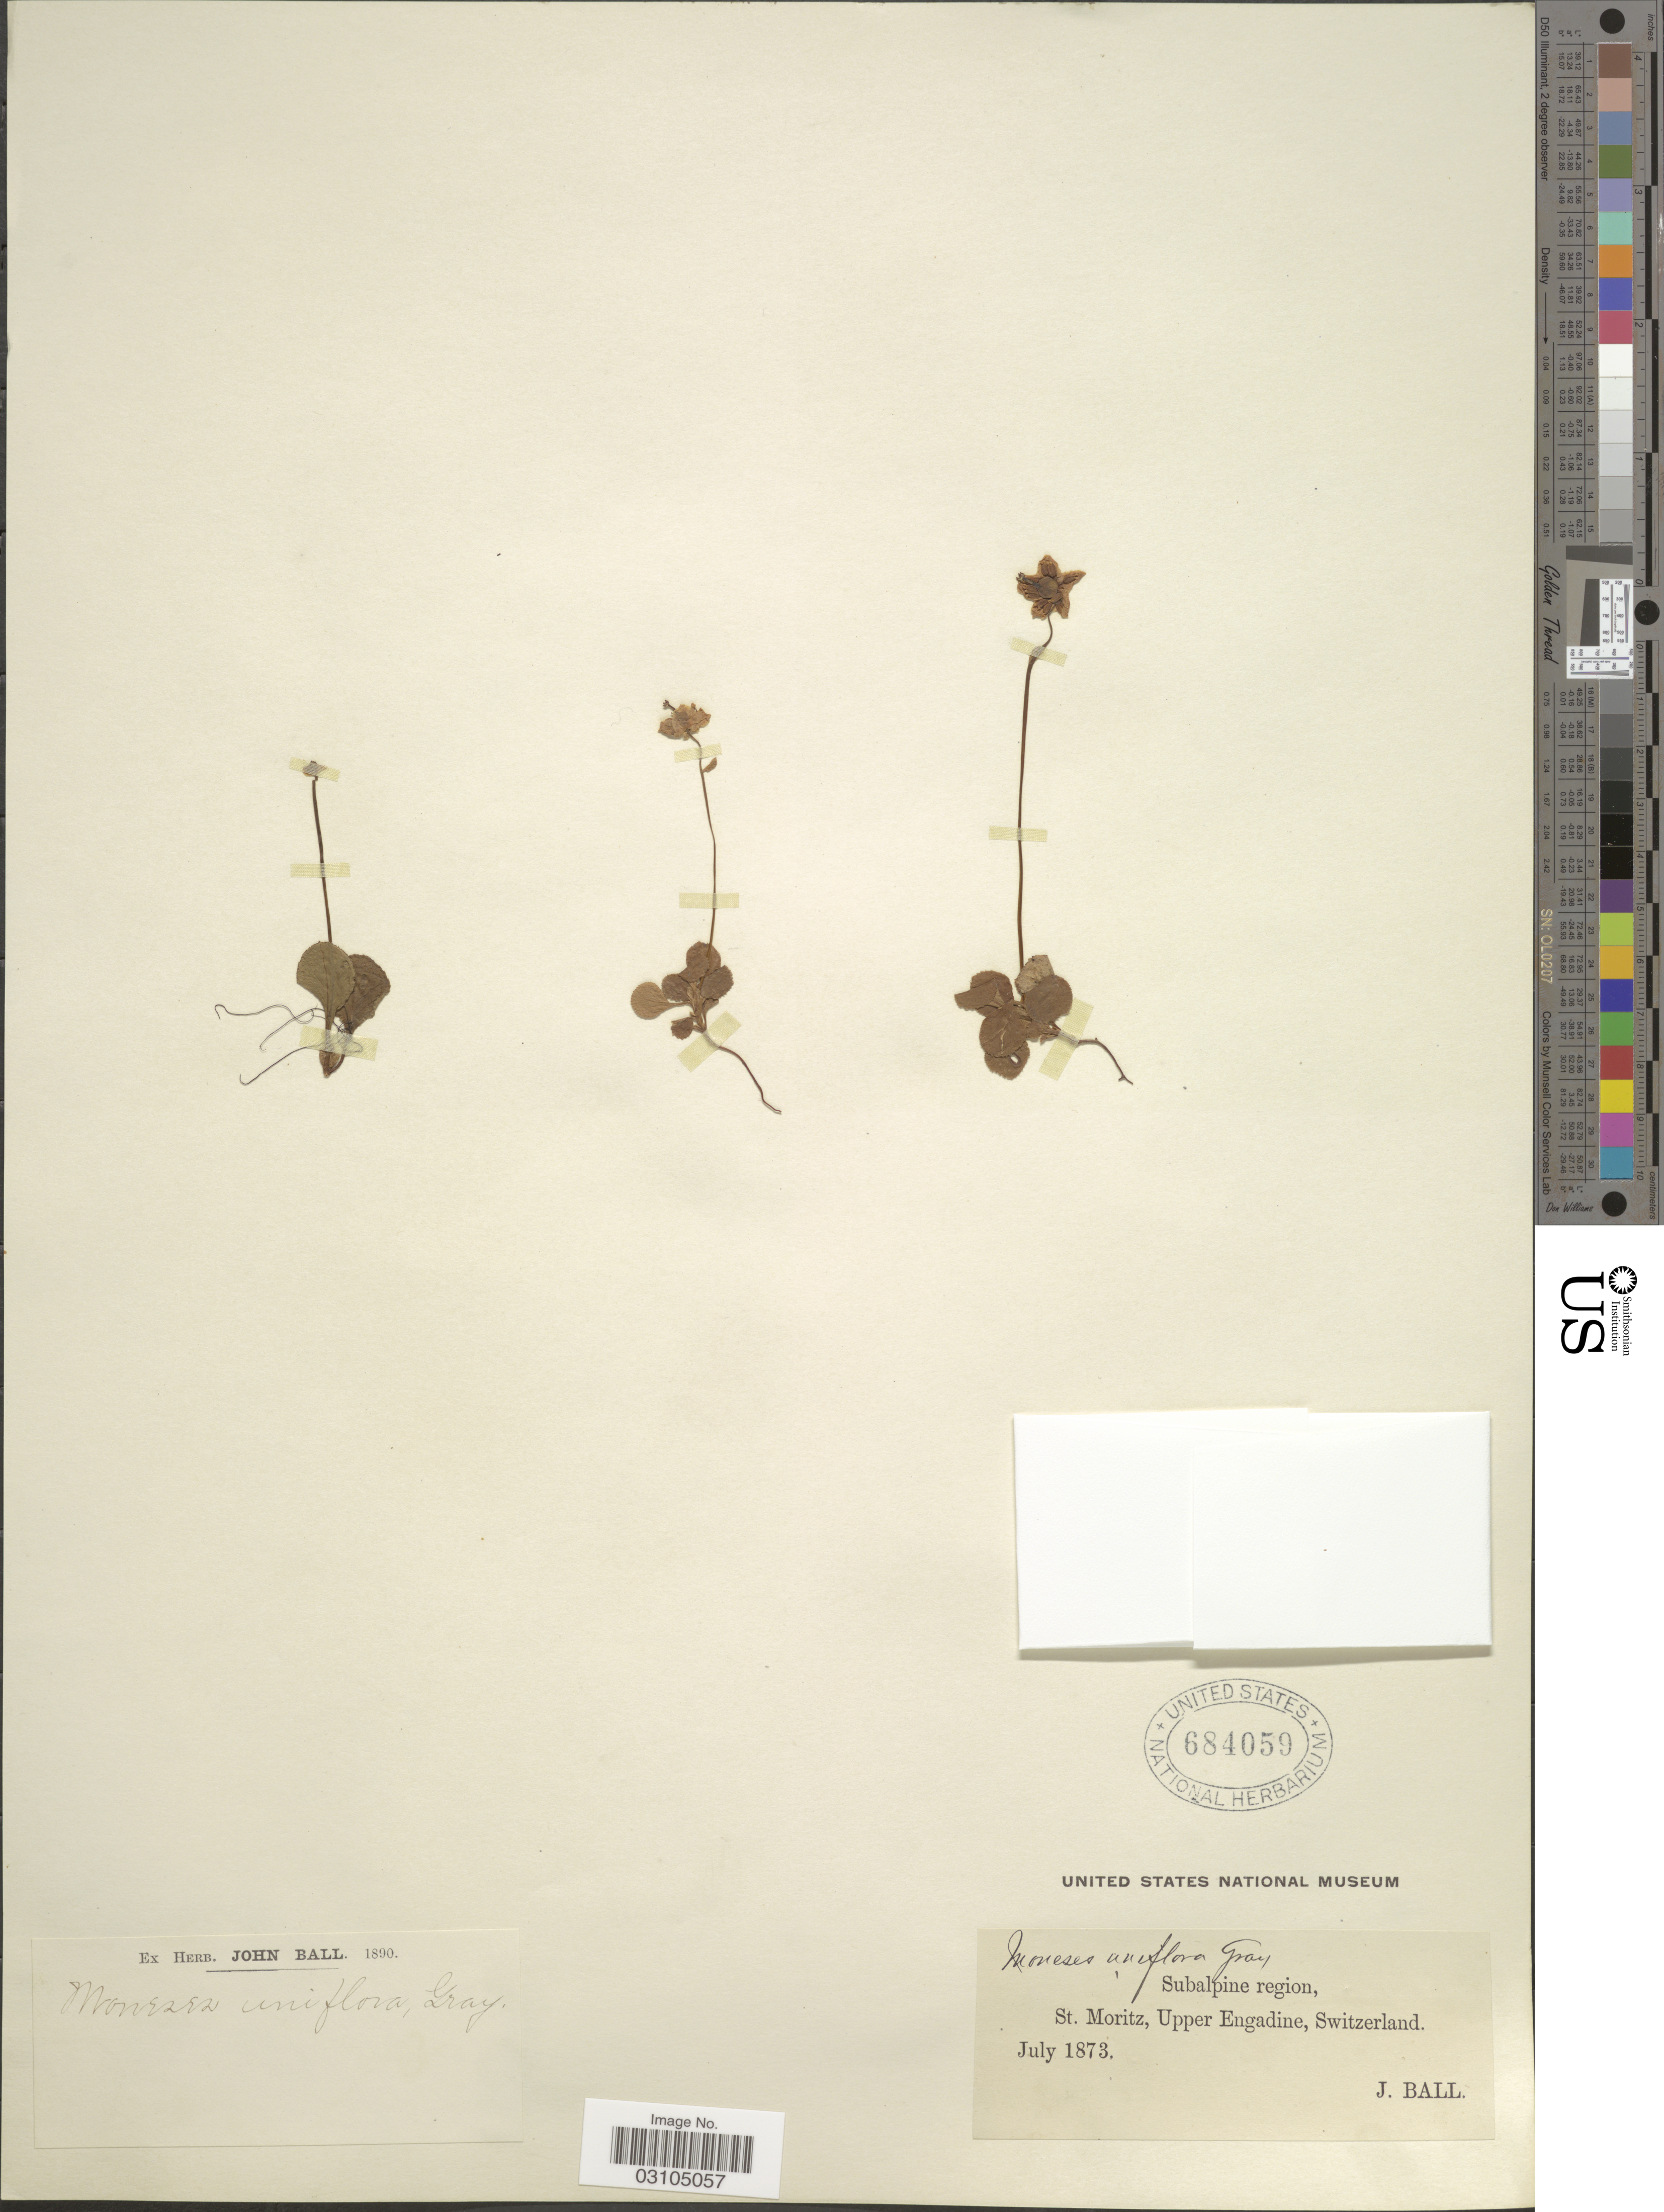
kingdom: Plantae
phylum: Tracheophyta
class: Magnoliopsida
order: Ericales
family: Ericaceae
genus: Moneses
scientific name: Moneses uniflora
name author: (L.) A. Gray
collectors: J. Ball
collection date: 1873-07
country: Switzerland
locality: Subalpine region, St. Moritz, Upper Engadine.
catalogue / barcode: US 684059